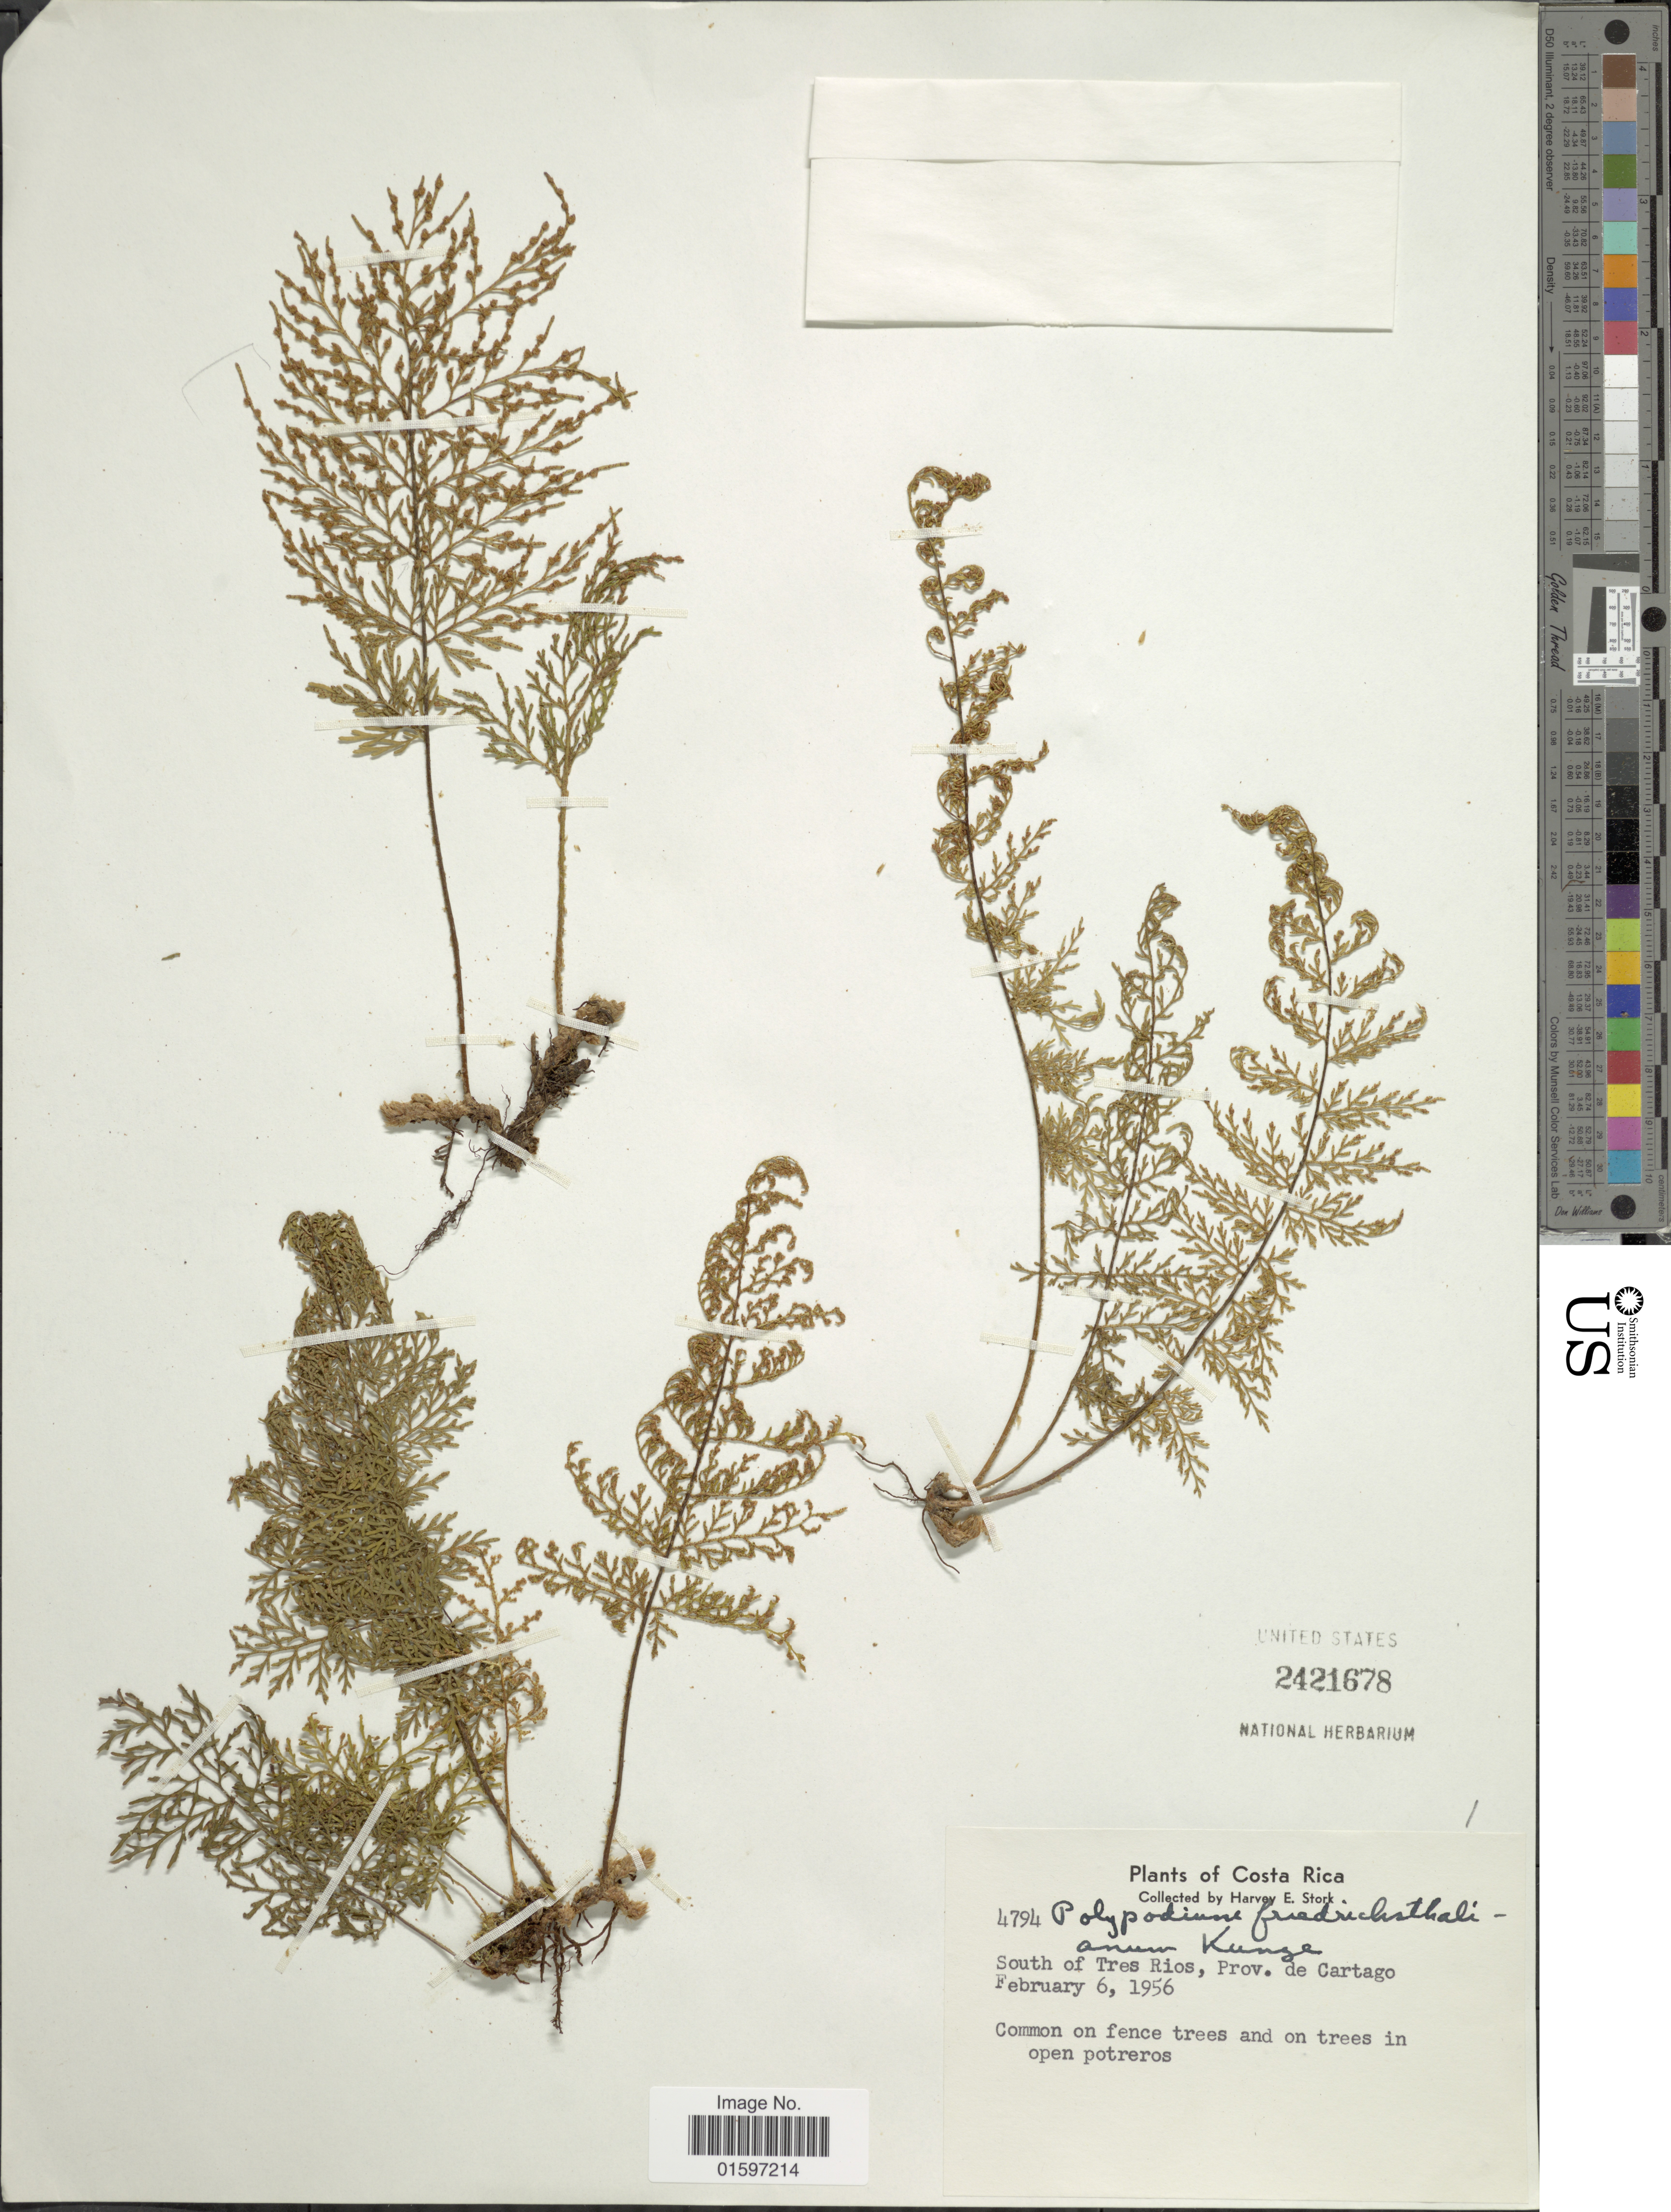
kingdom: Plantae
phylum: Tracheophyta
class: Polypodiopsida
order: Polypodiales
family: Polypodiaceae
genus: Pleopeltis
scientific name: Pleopeltis friedrichsthaliana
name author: (Kunze)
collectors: H. E. Stork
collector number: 4794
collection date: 1956-02-06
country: Costa Rica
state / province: Cartago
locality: Costa Rica, South of Tres Rios, Prov. de Cartago, common on fence trees and on trees in open potreros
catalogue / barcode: US 2421678